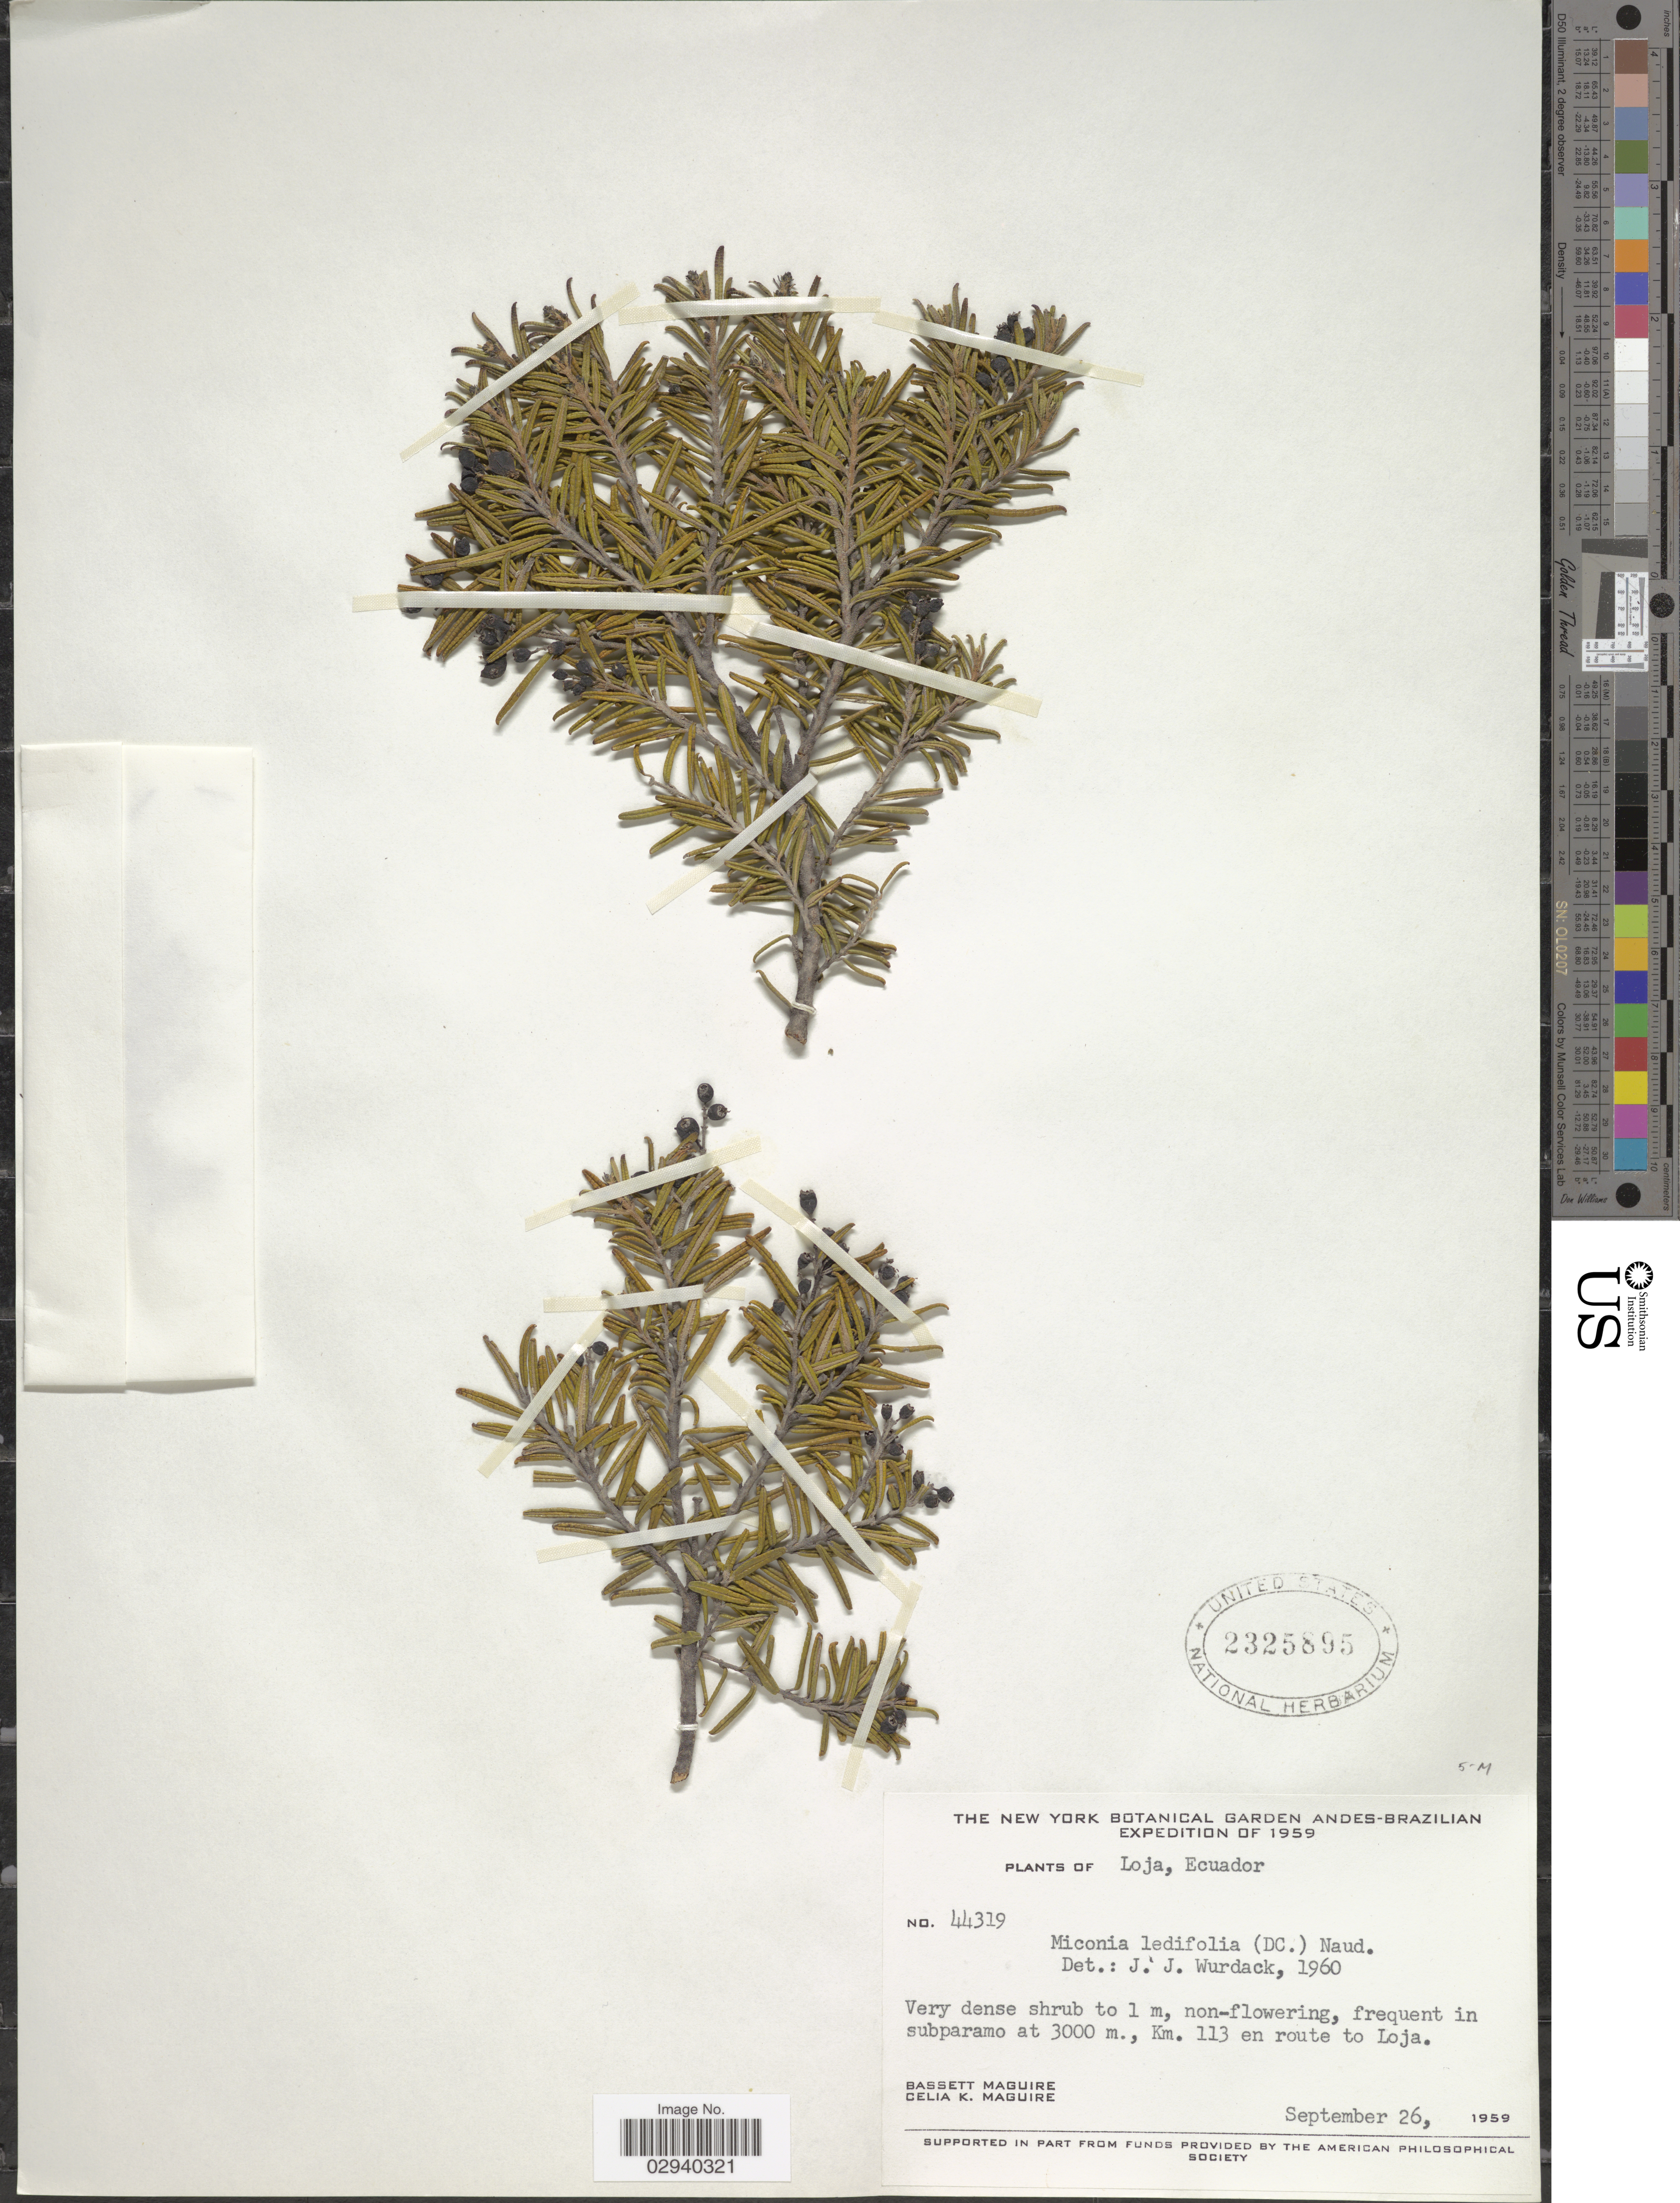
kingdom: Plantae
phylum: Tracheophyta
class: Magnoliopsida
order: Myrtales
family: Melastomataceae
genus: Miconia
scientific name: Miconia ledifolia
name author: (DC.) Naudin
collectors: B. Maguire & C. K. Maguire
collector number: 44319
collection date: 1959-09-26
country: Ecuador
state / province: Loja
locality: Km. 113 en route to Loja.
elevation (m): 3000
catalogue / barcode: US 2325895